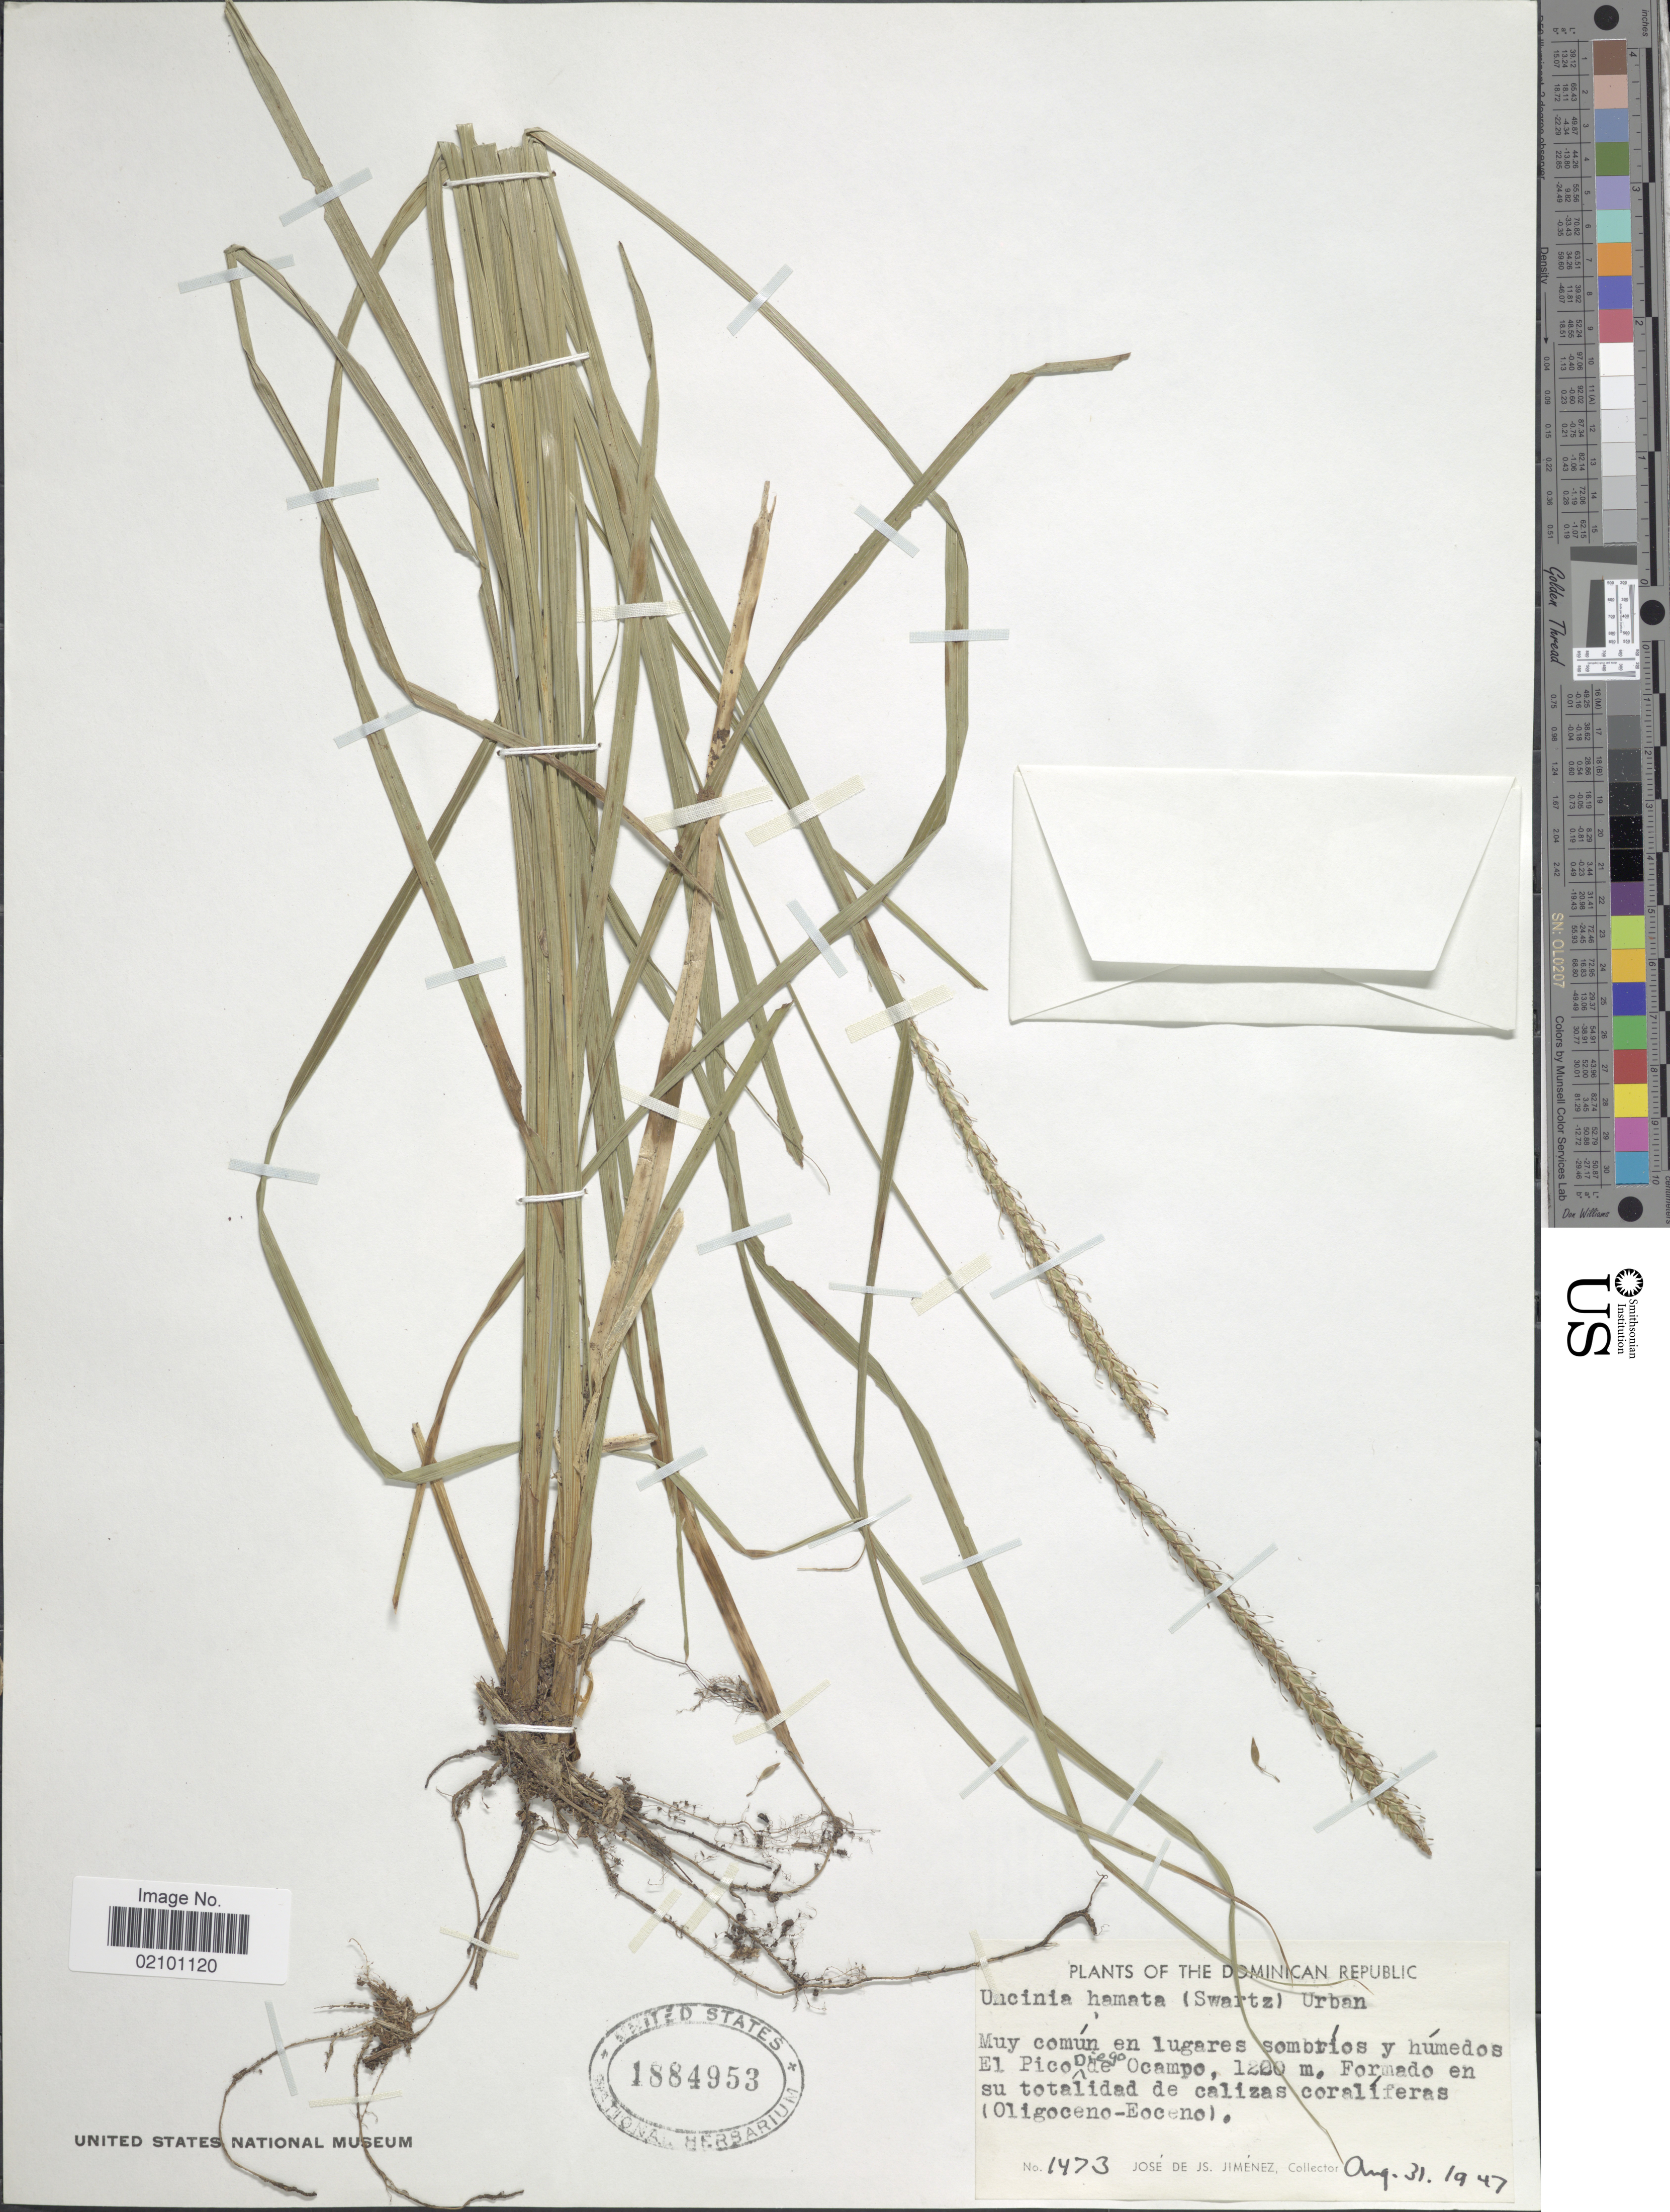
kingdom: Plantae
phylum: Tracheophyta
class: Liliopsida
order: Poales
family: Cyperaceae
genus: Carex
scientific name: Carex hamata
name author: Sw.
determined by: Strong, M. T., (US), Smithsonian Institution - National Museum of Natural History (UNITED STATES)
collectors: J. J. Jiménez Almonte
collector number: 1473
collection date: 1947-08-31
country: Dominican Republic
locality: El Pico Diego de Ocampo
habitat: Muy común en lugares sombríos y húmedos. Formado en su totalidad de calizas coralíferas (Oligoceno-Eoceno)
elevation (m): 1200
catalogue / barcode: US 1884953